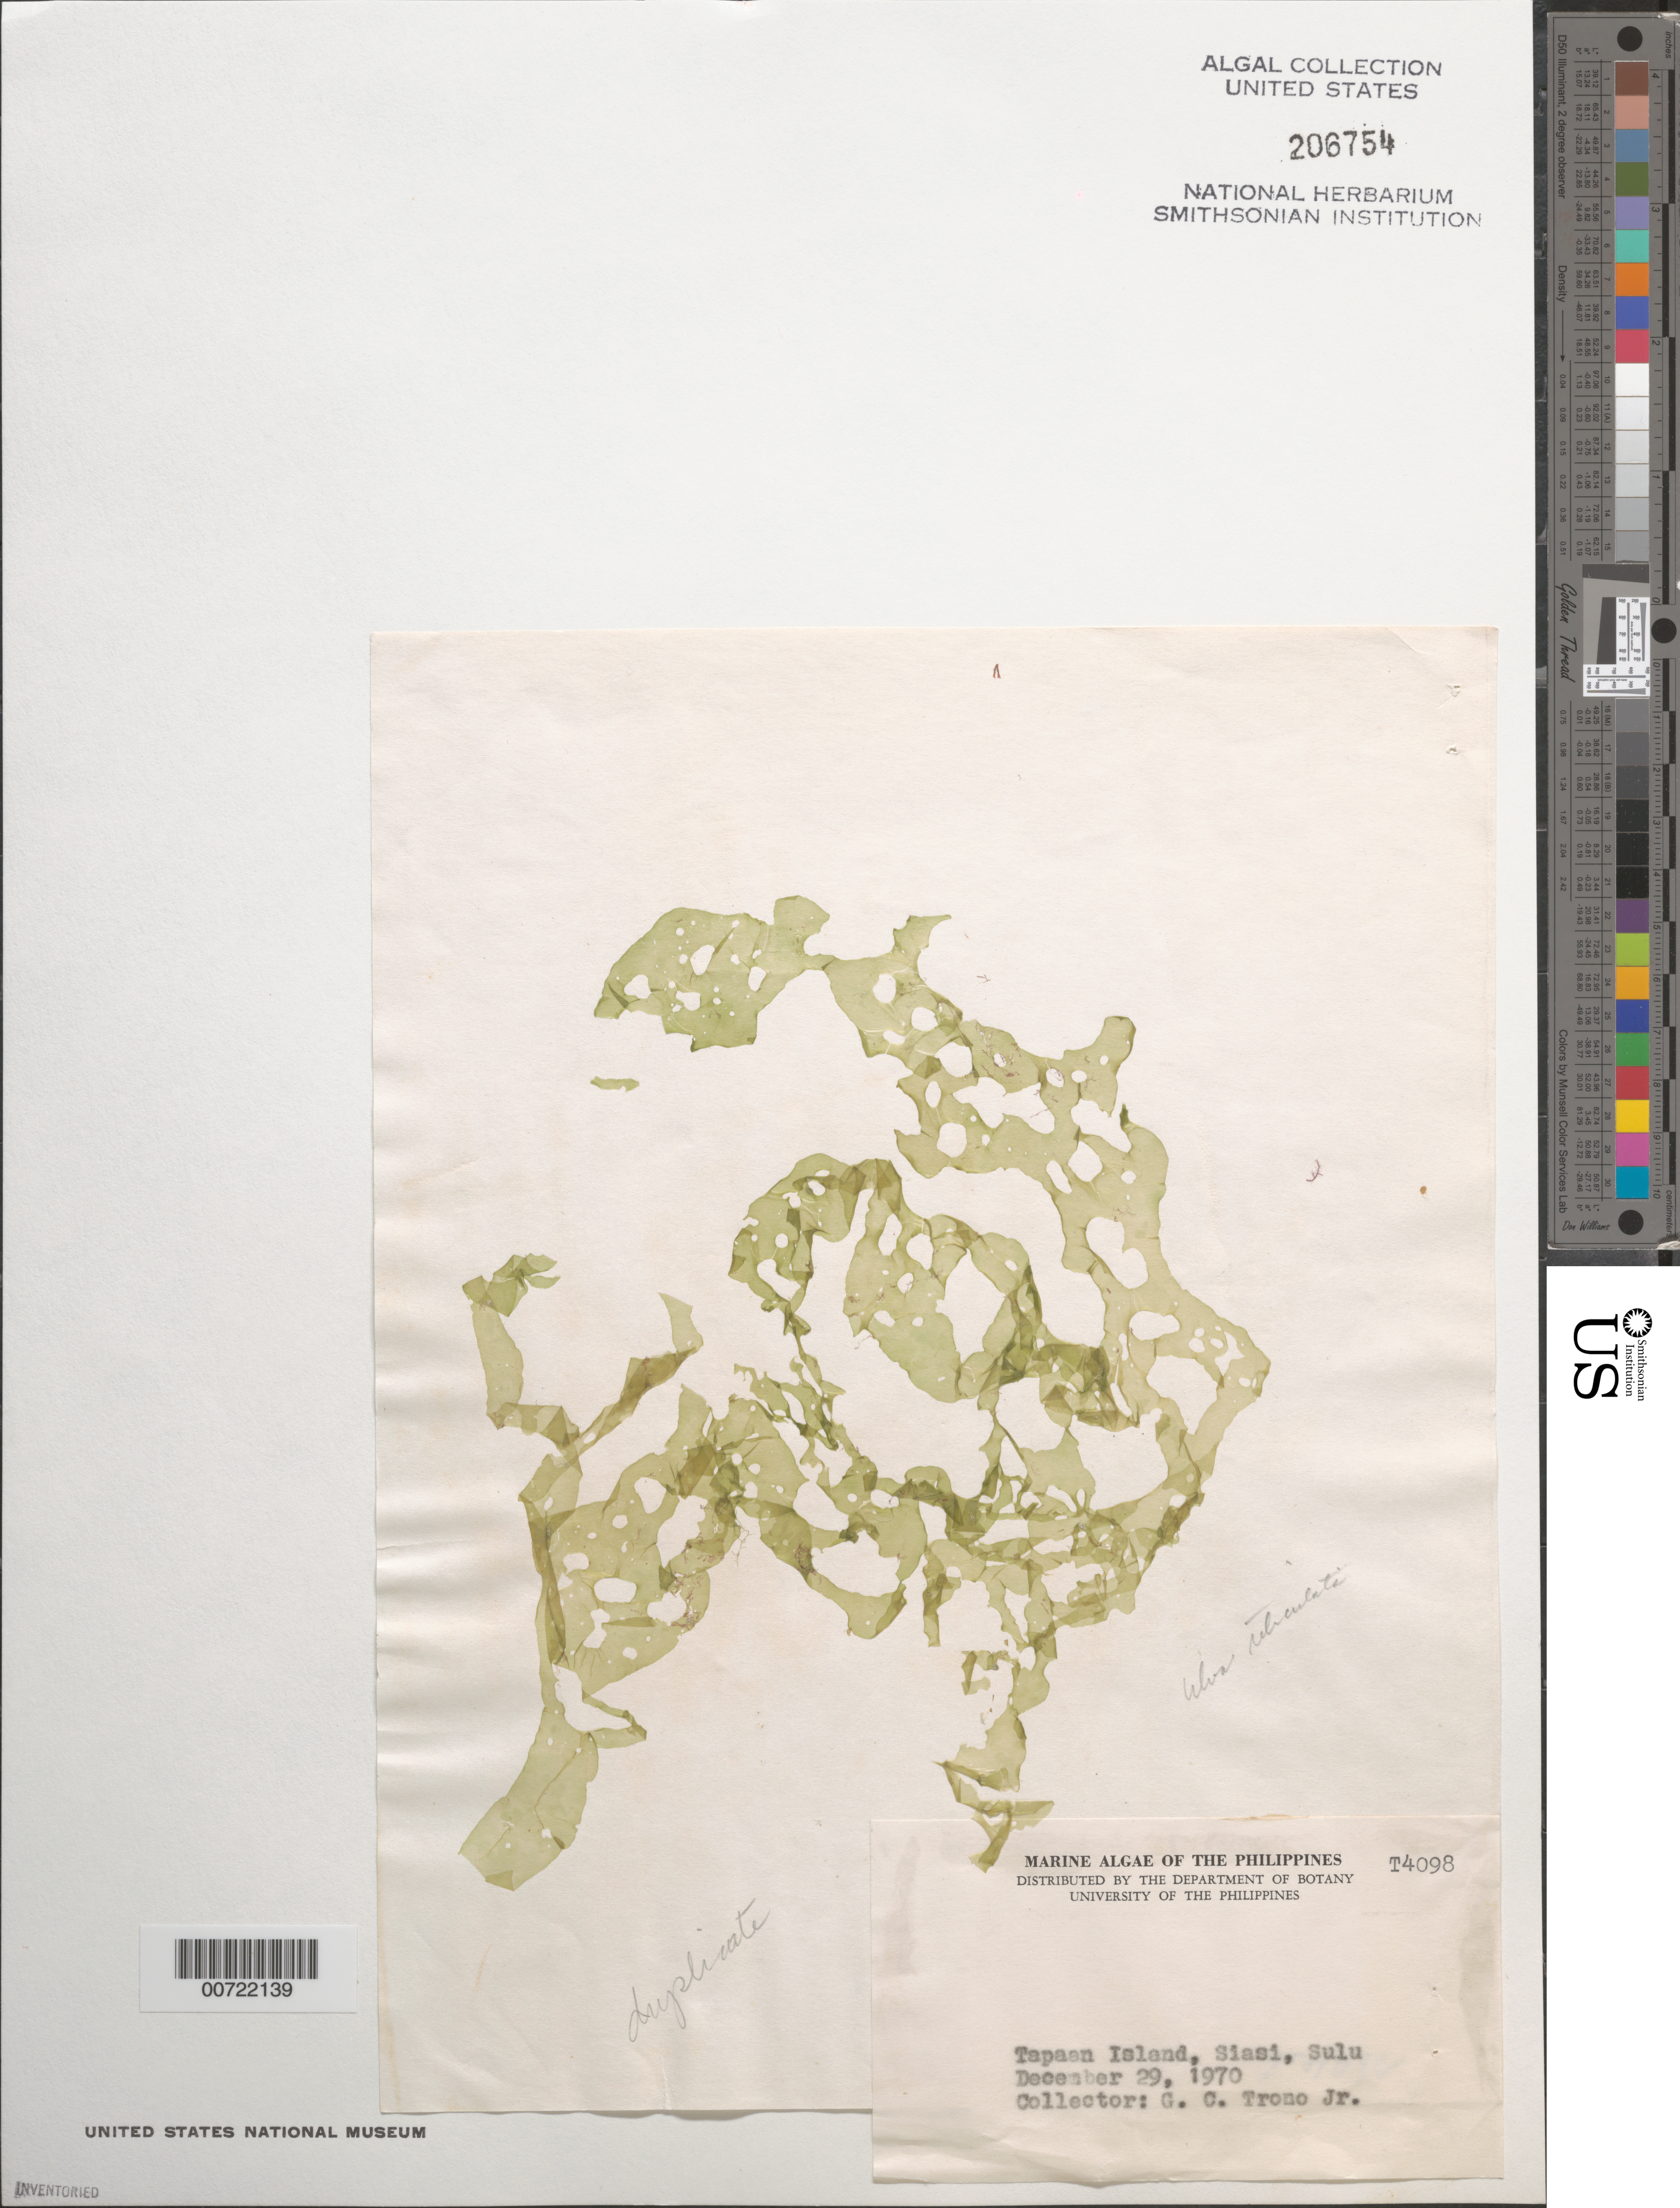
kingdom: Plantae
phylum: Chlorophyta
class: Ulvophyceae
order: Ulvales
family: Ulvaceae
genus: Ulva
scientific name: Ulva reticulata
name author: Forssk.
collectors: G. Trono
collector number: T4098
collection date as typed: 29 Dec 1970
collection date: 1970-12-29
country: Philippines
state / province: Muslim Mindanao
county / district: Sulu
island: Siasi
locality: Tapaan Island, Siasi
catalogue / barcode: US 206754